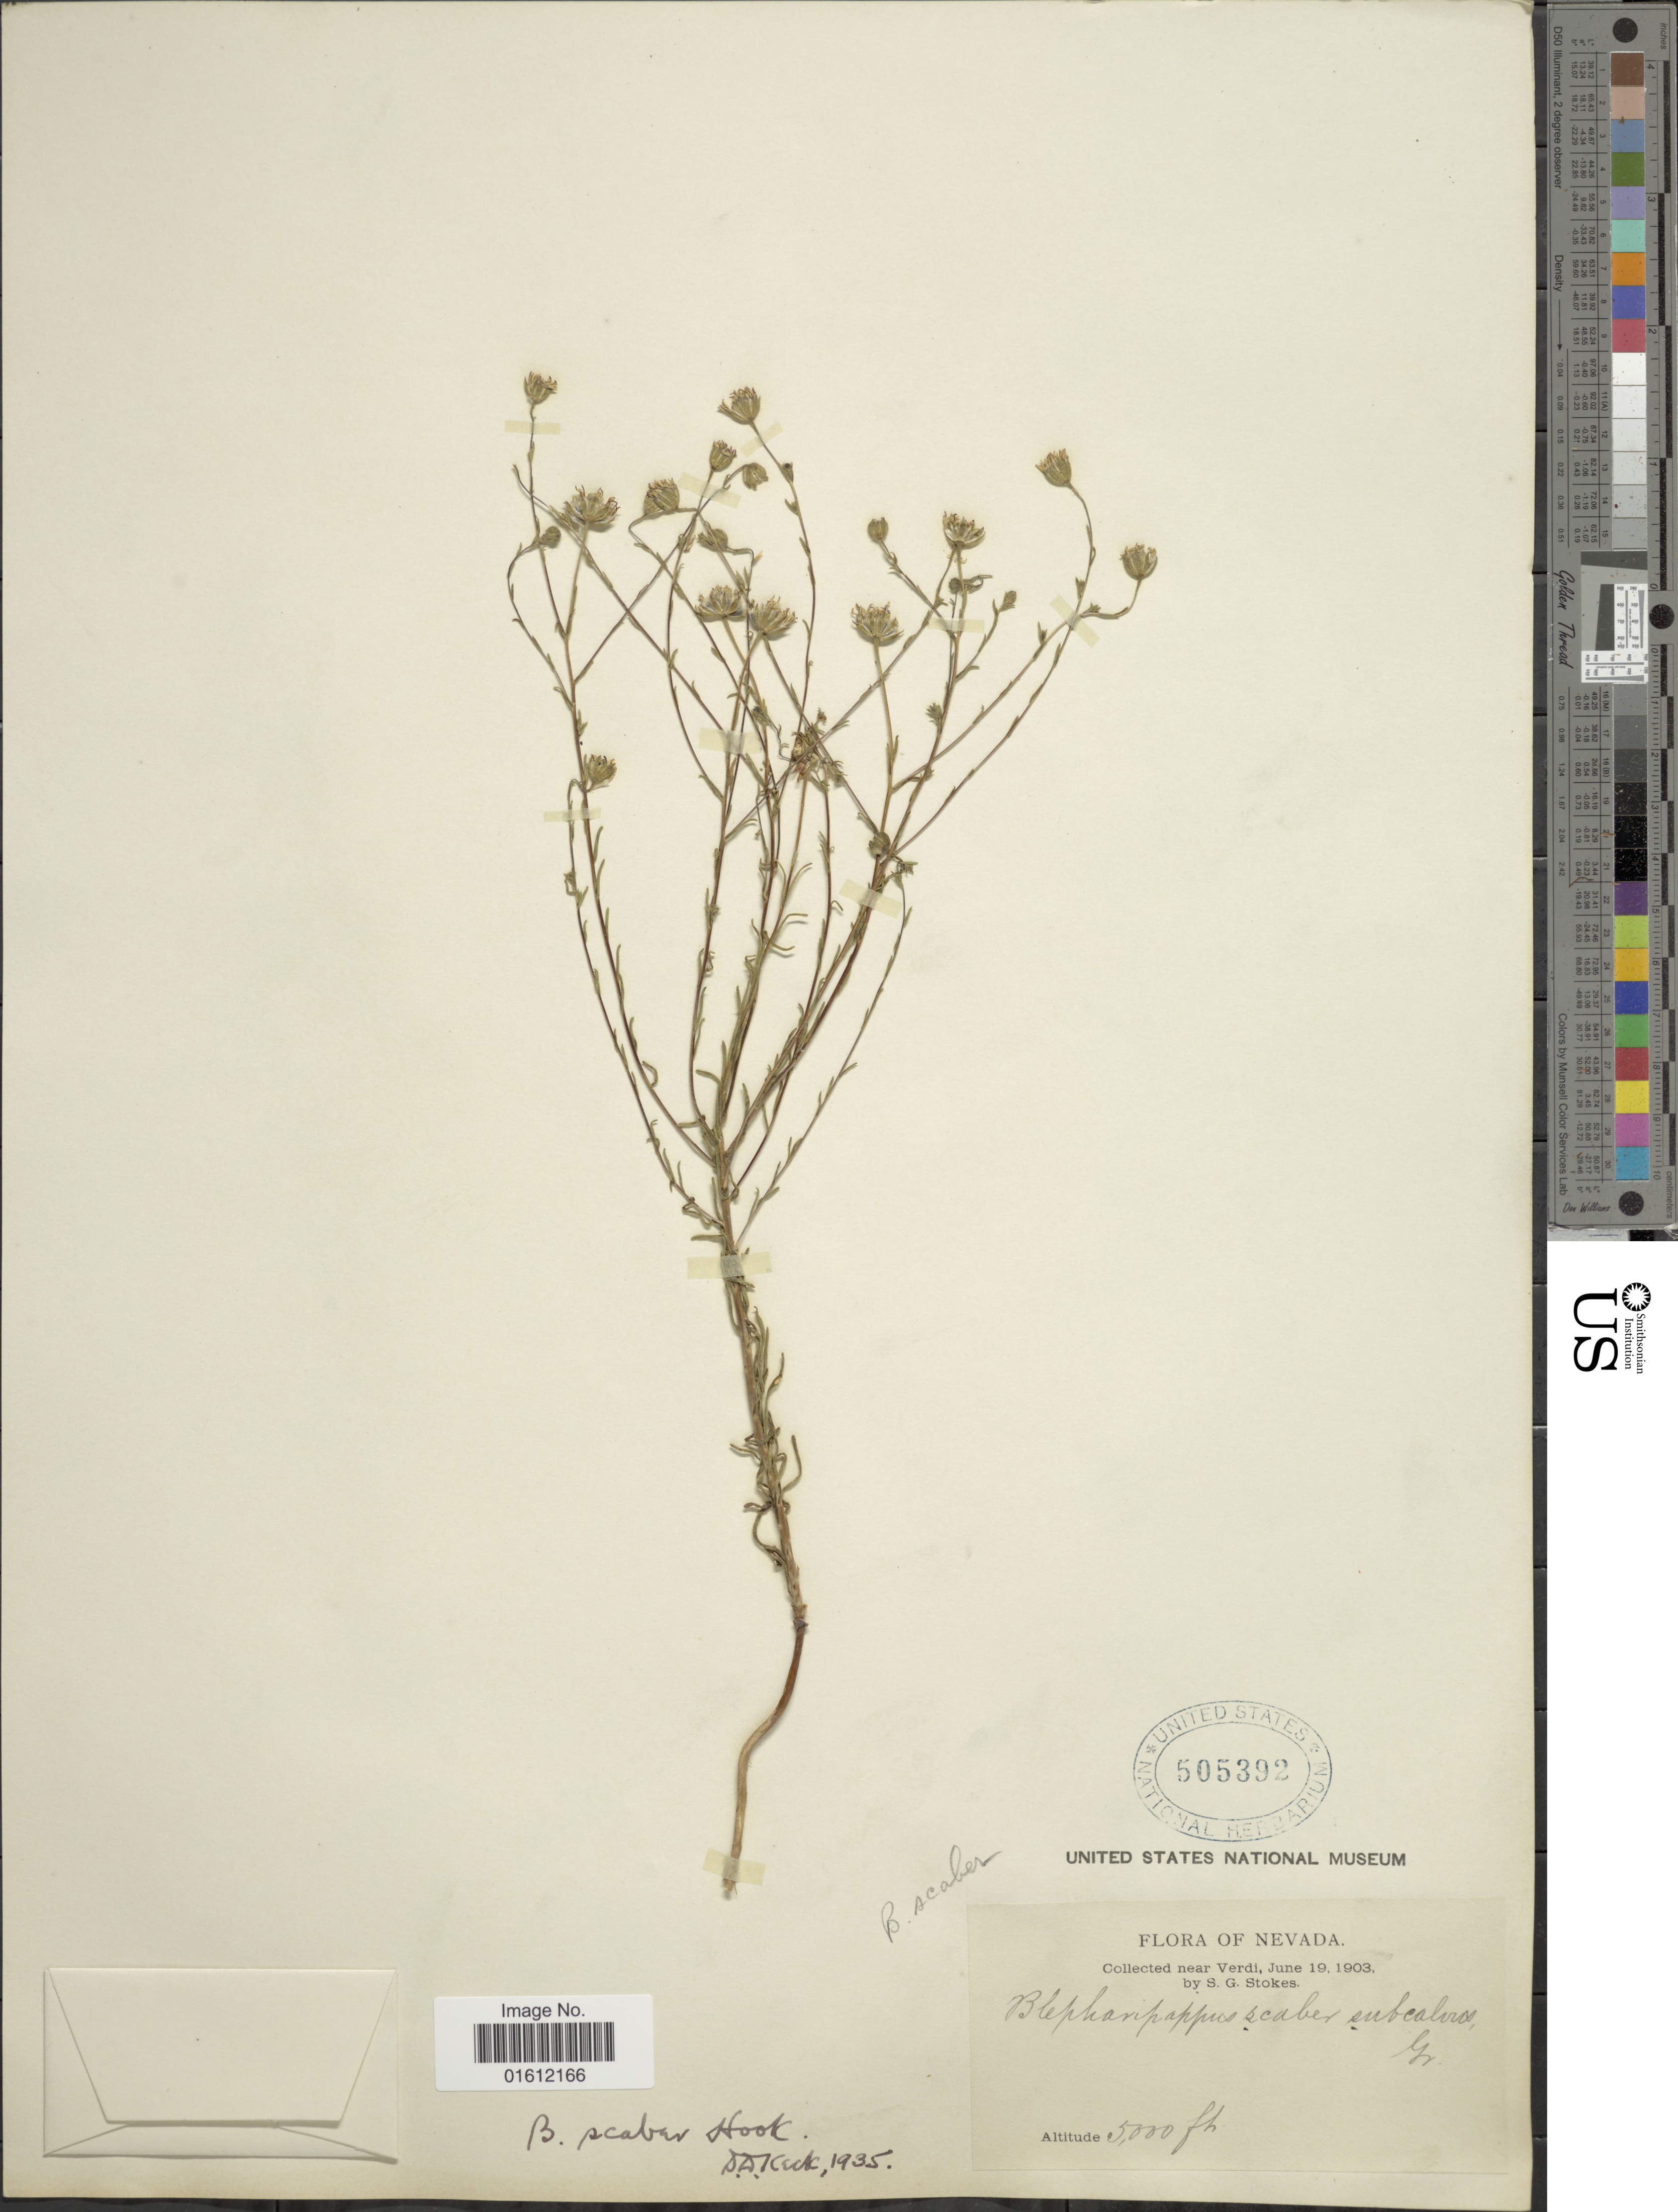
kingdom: Plantae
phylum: Tracheophyta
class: Magnoliopsida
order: Asterales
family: Asteraceae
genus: Blepharipappus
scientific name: Blepharipappus scaber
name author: Hook.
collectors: S. G. Stokes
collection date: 1903-06-19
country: United States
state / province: Nevada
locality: Near Verdi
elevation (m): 1524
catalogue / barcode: US 505392